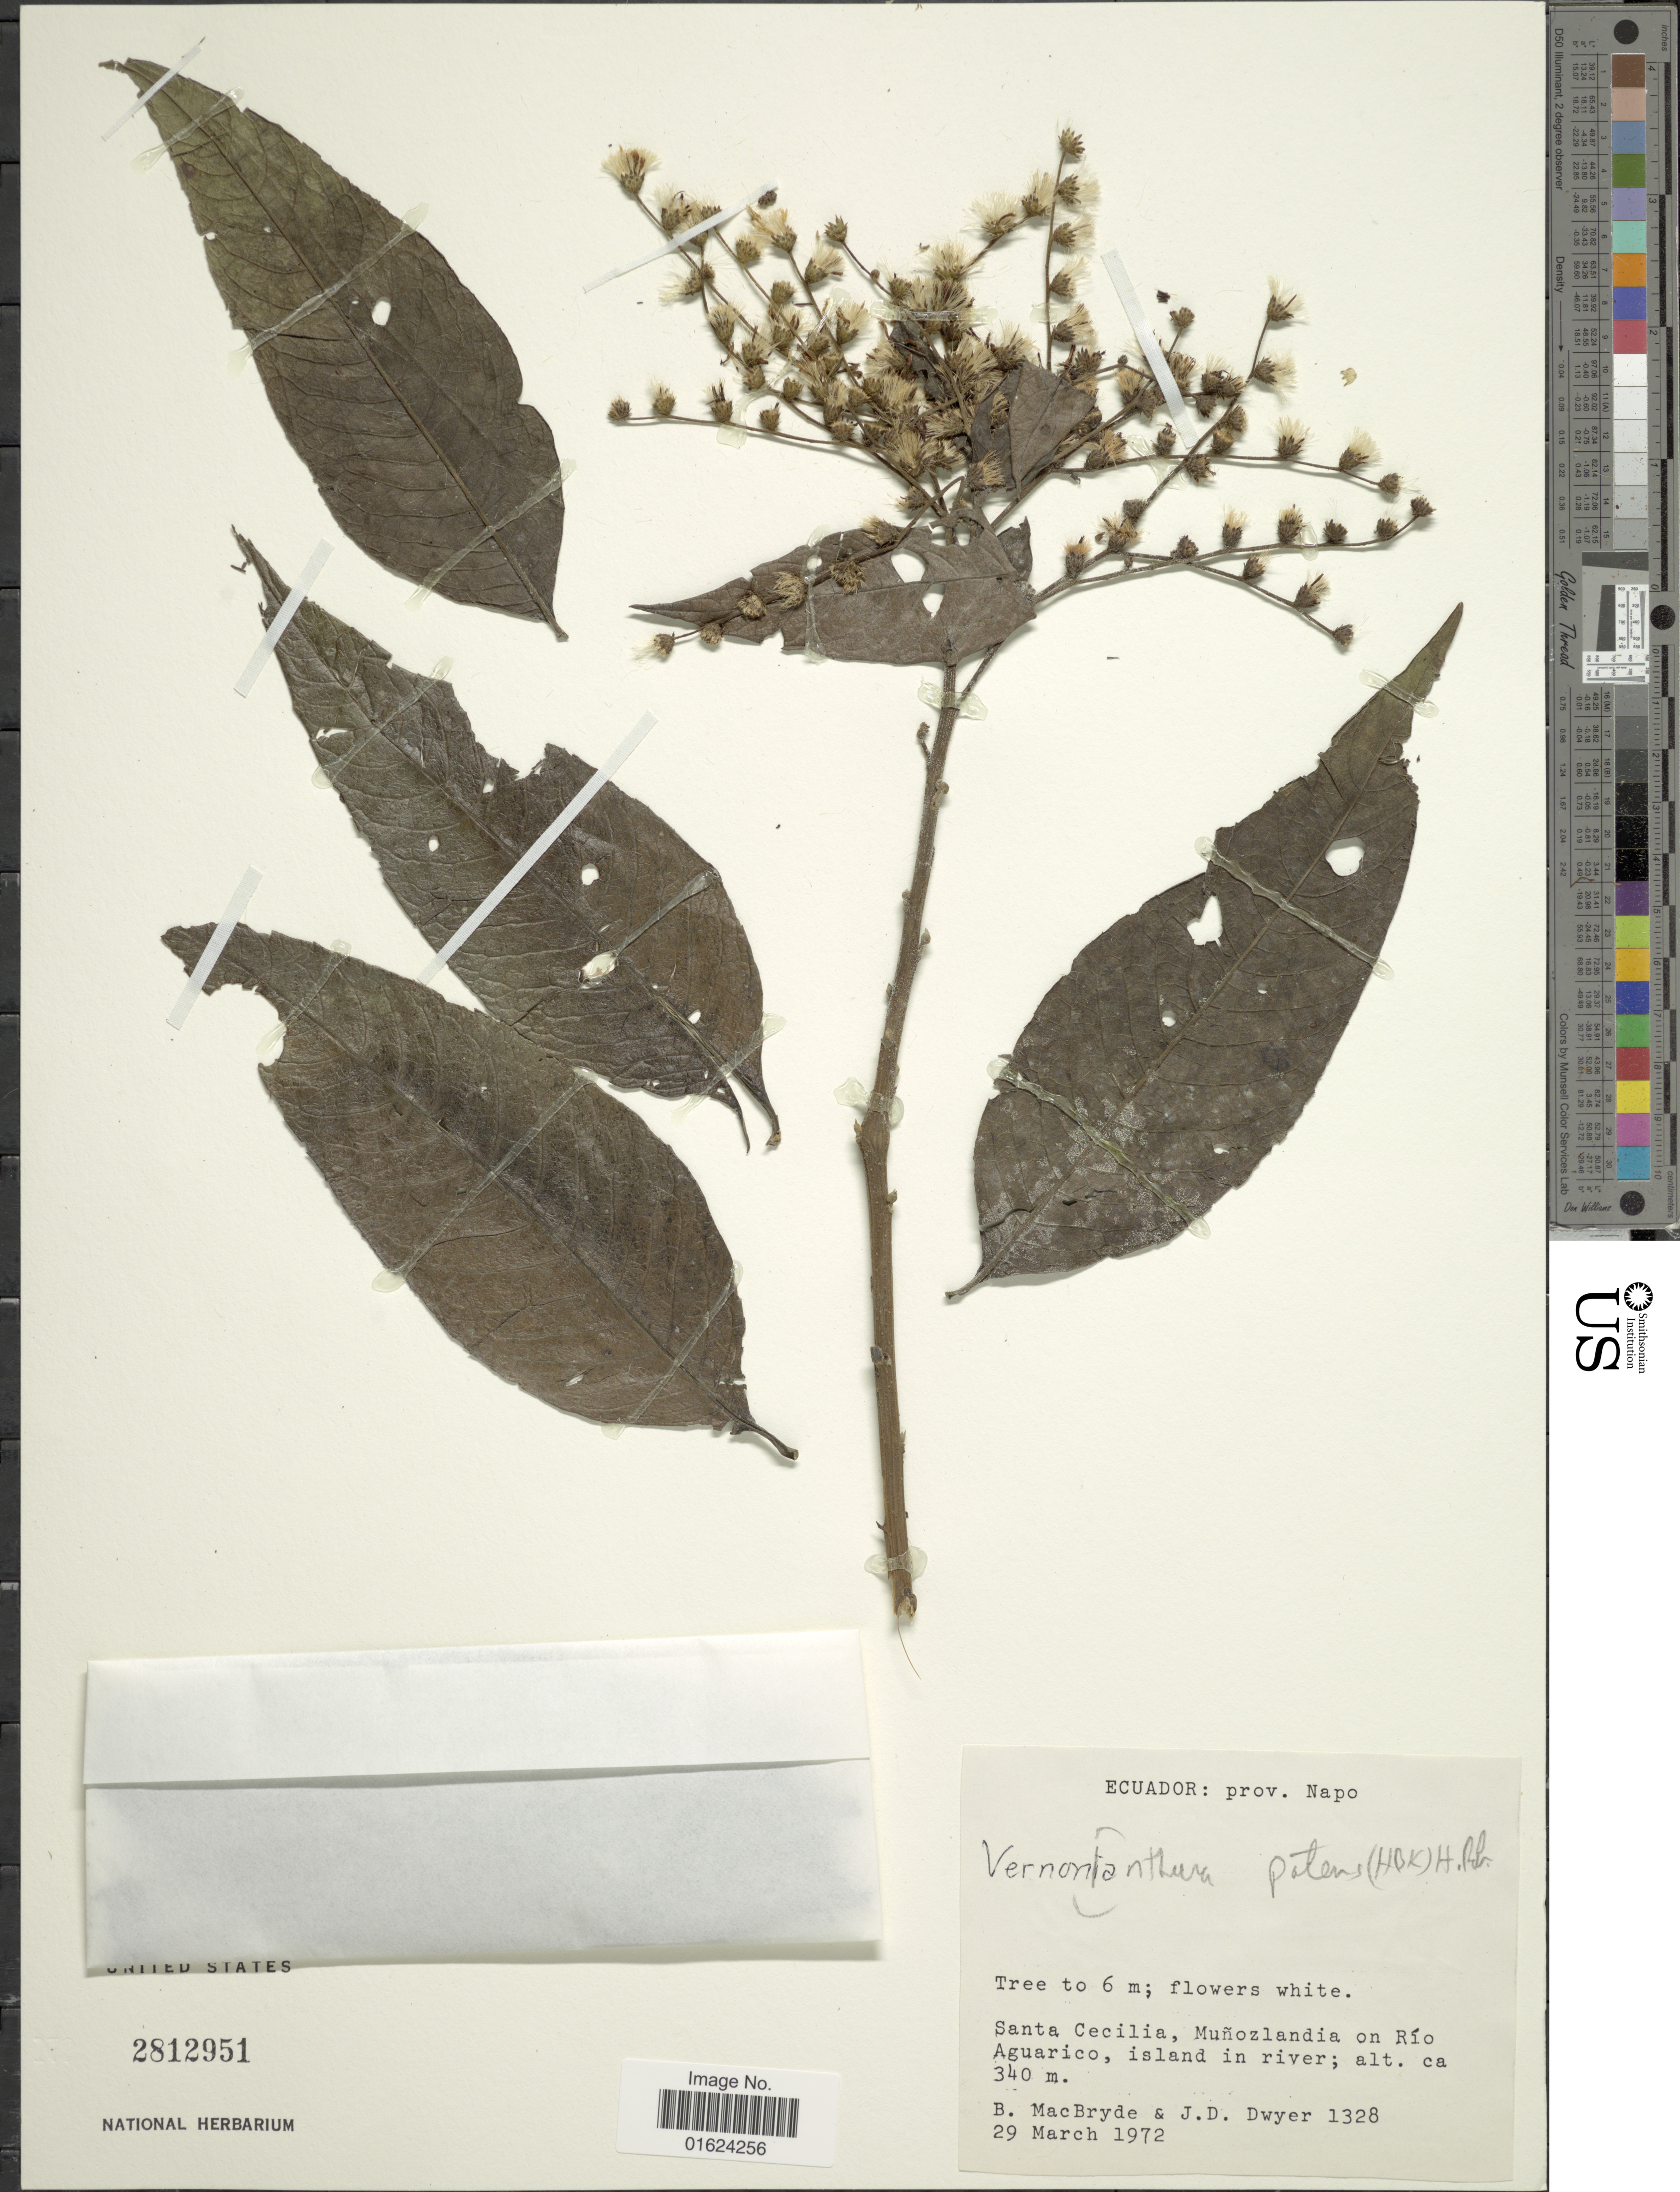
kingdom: Plantae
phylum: Tracheophyta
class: Magnoliopsida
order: Asterales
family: Asteraceae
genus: Vernonanthura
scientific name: Vernonanthura patens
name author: (Kunth) H. Rob.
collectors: B. MacBryde & J. D. Dwyer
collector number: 1328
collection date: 1972-03-29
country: Ecuador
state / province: Napo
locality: Ecuador: Prov. Napo. Santa Cecilia, Munozlandia on Rio Aguarico, island in river.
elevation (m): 340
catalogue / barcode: US 2812951